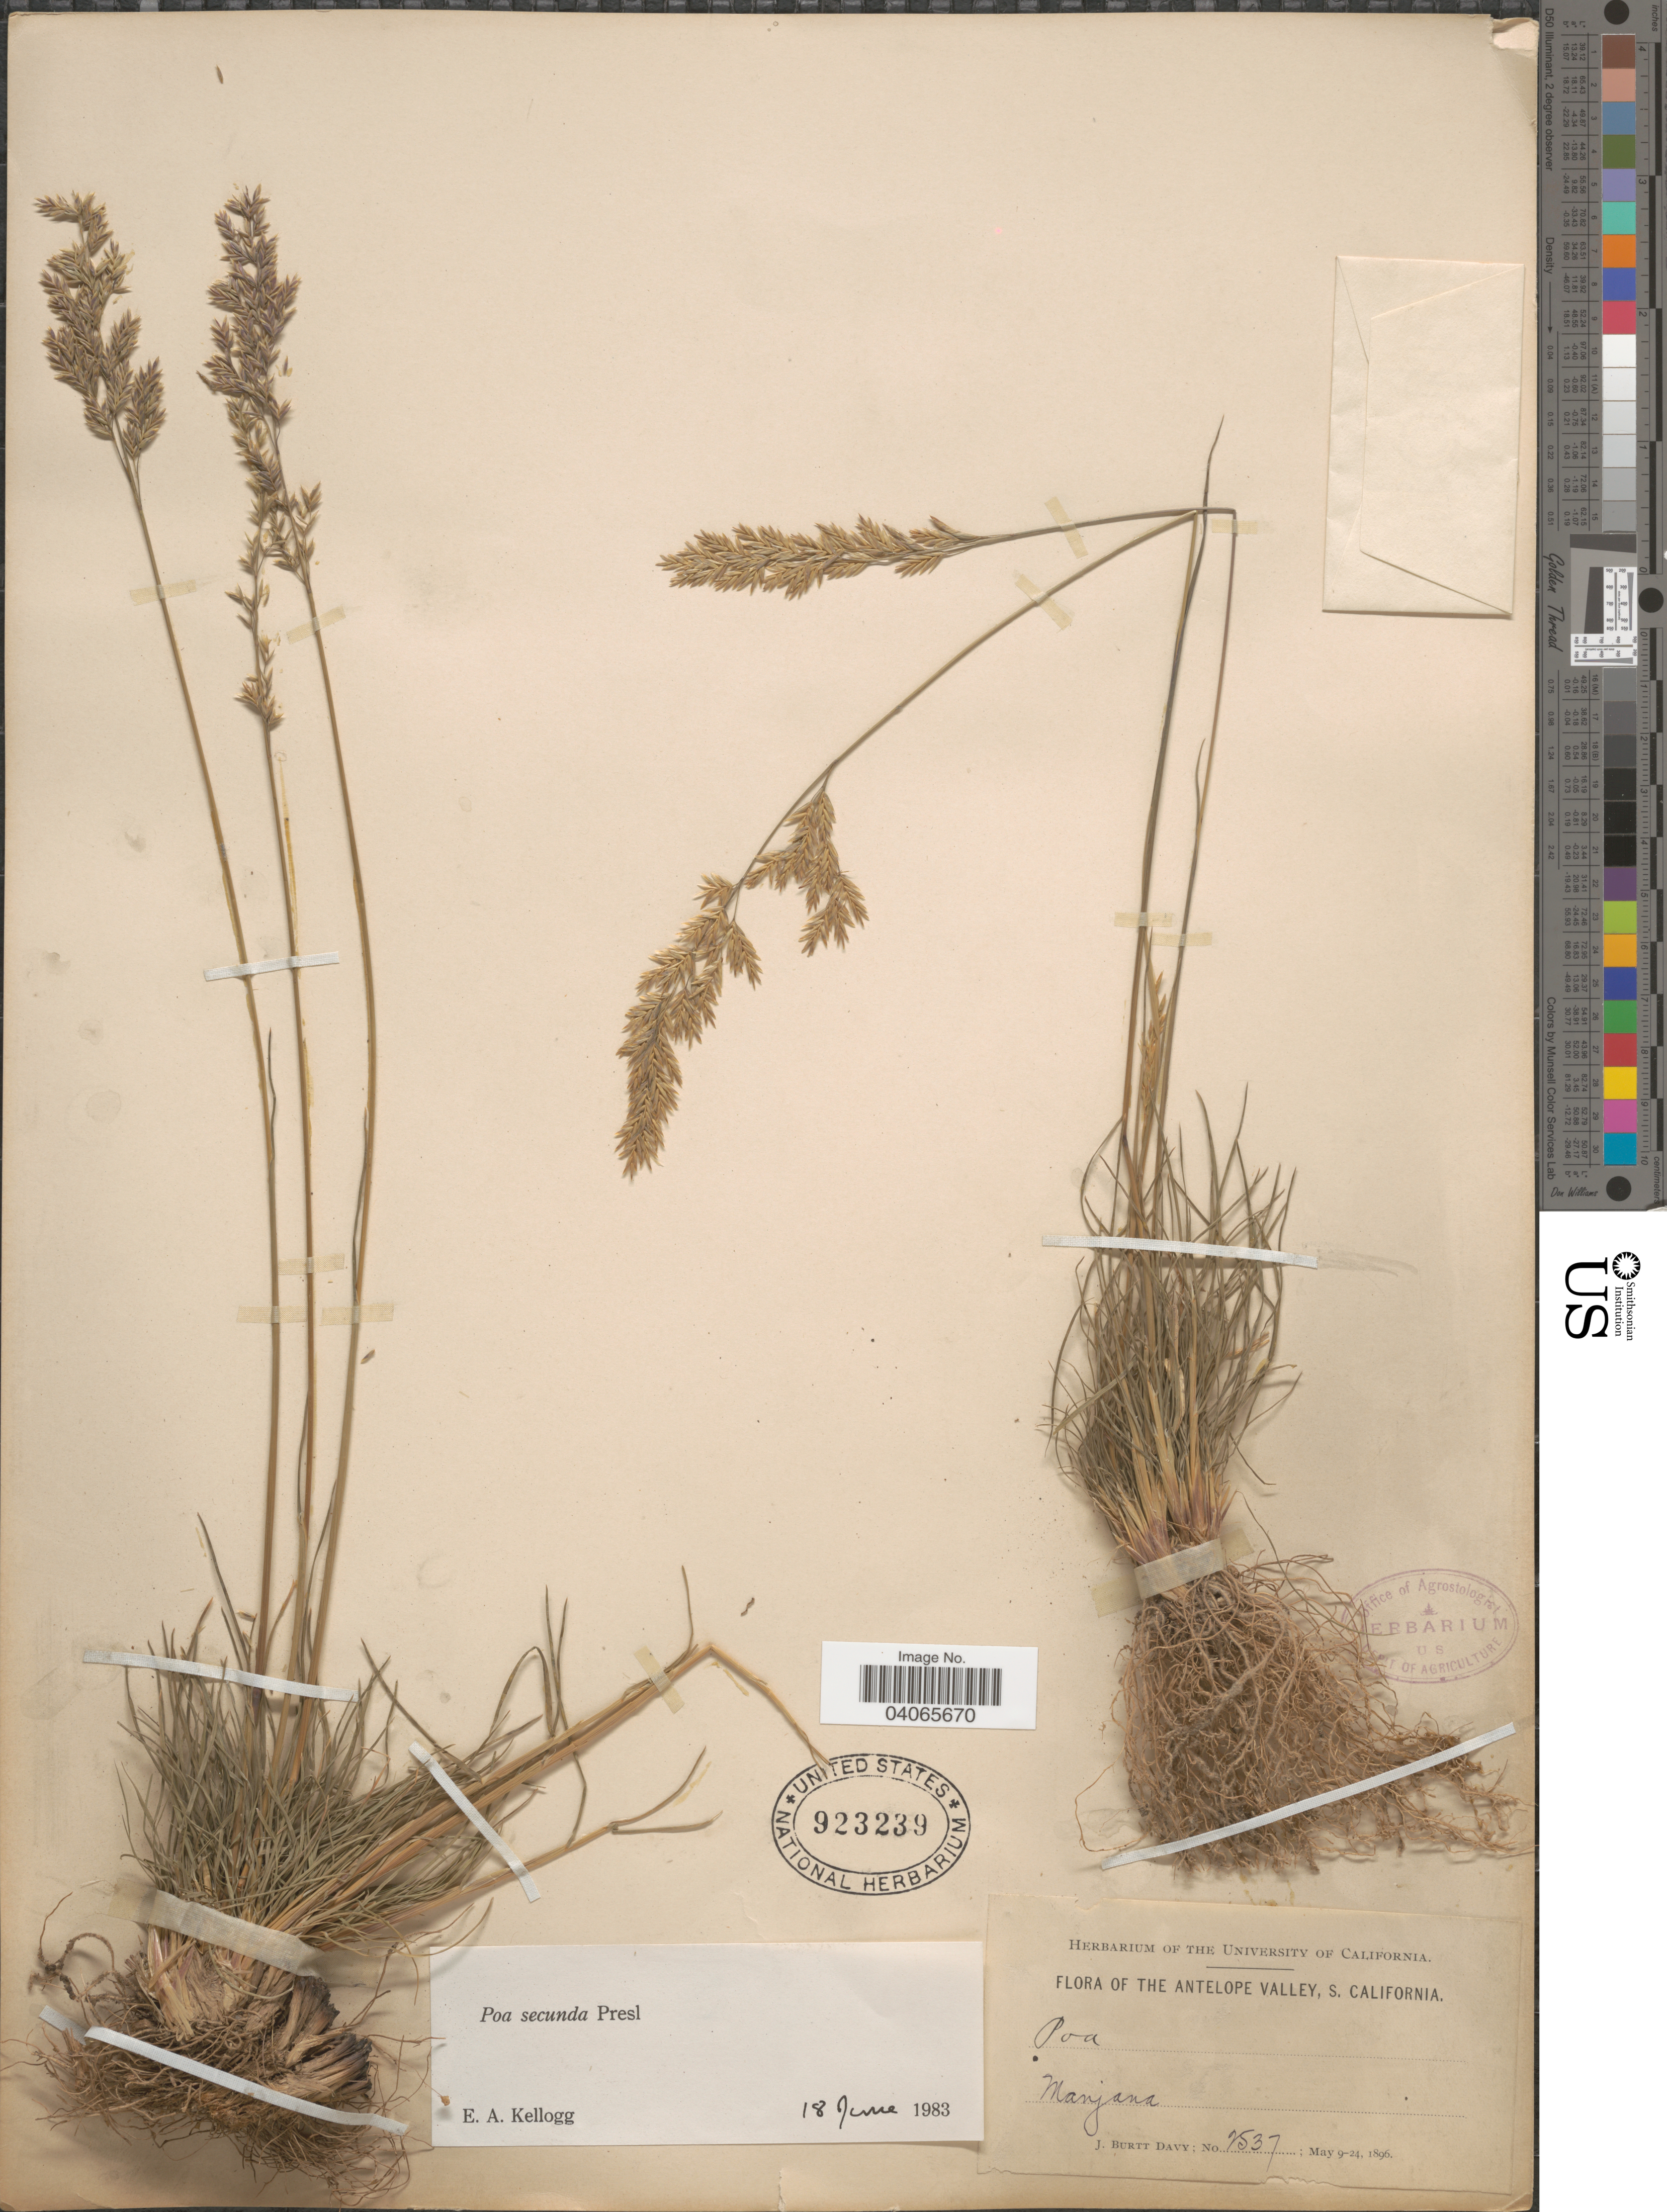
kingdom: Plantae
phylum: Tracheophyta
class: Liliopsida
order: Poales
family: Poaceae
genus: Poa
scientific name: Poa secunda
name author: J. Presl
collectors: J. Burtt Davy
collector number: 2537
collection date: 1896-05-09/1896-05-24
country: United States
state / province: California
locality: The Antelope Valley, S. California. Manjana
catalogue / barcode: US 923239